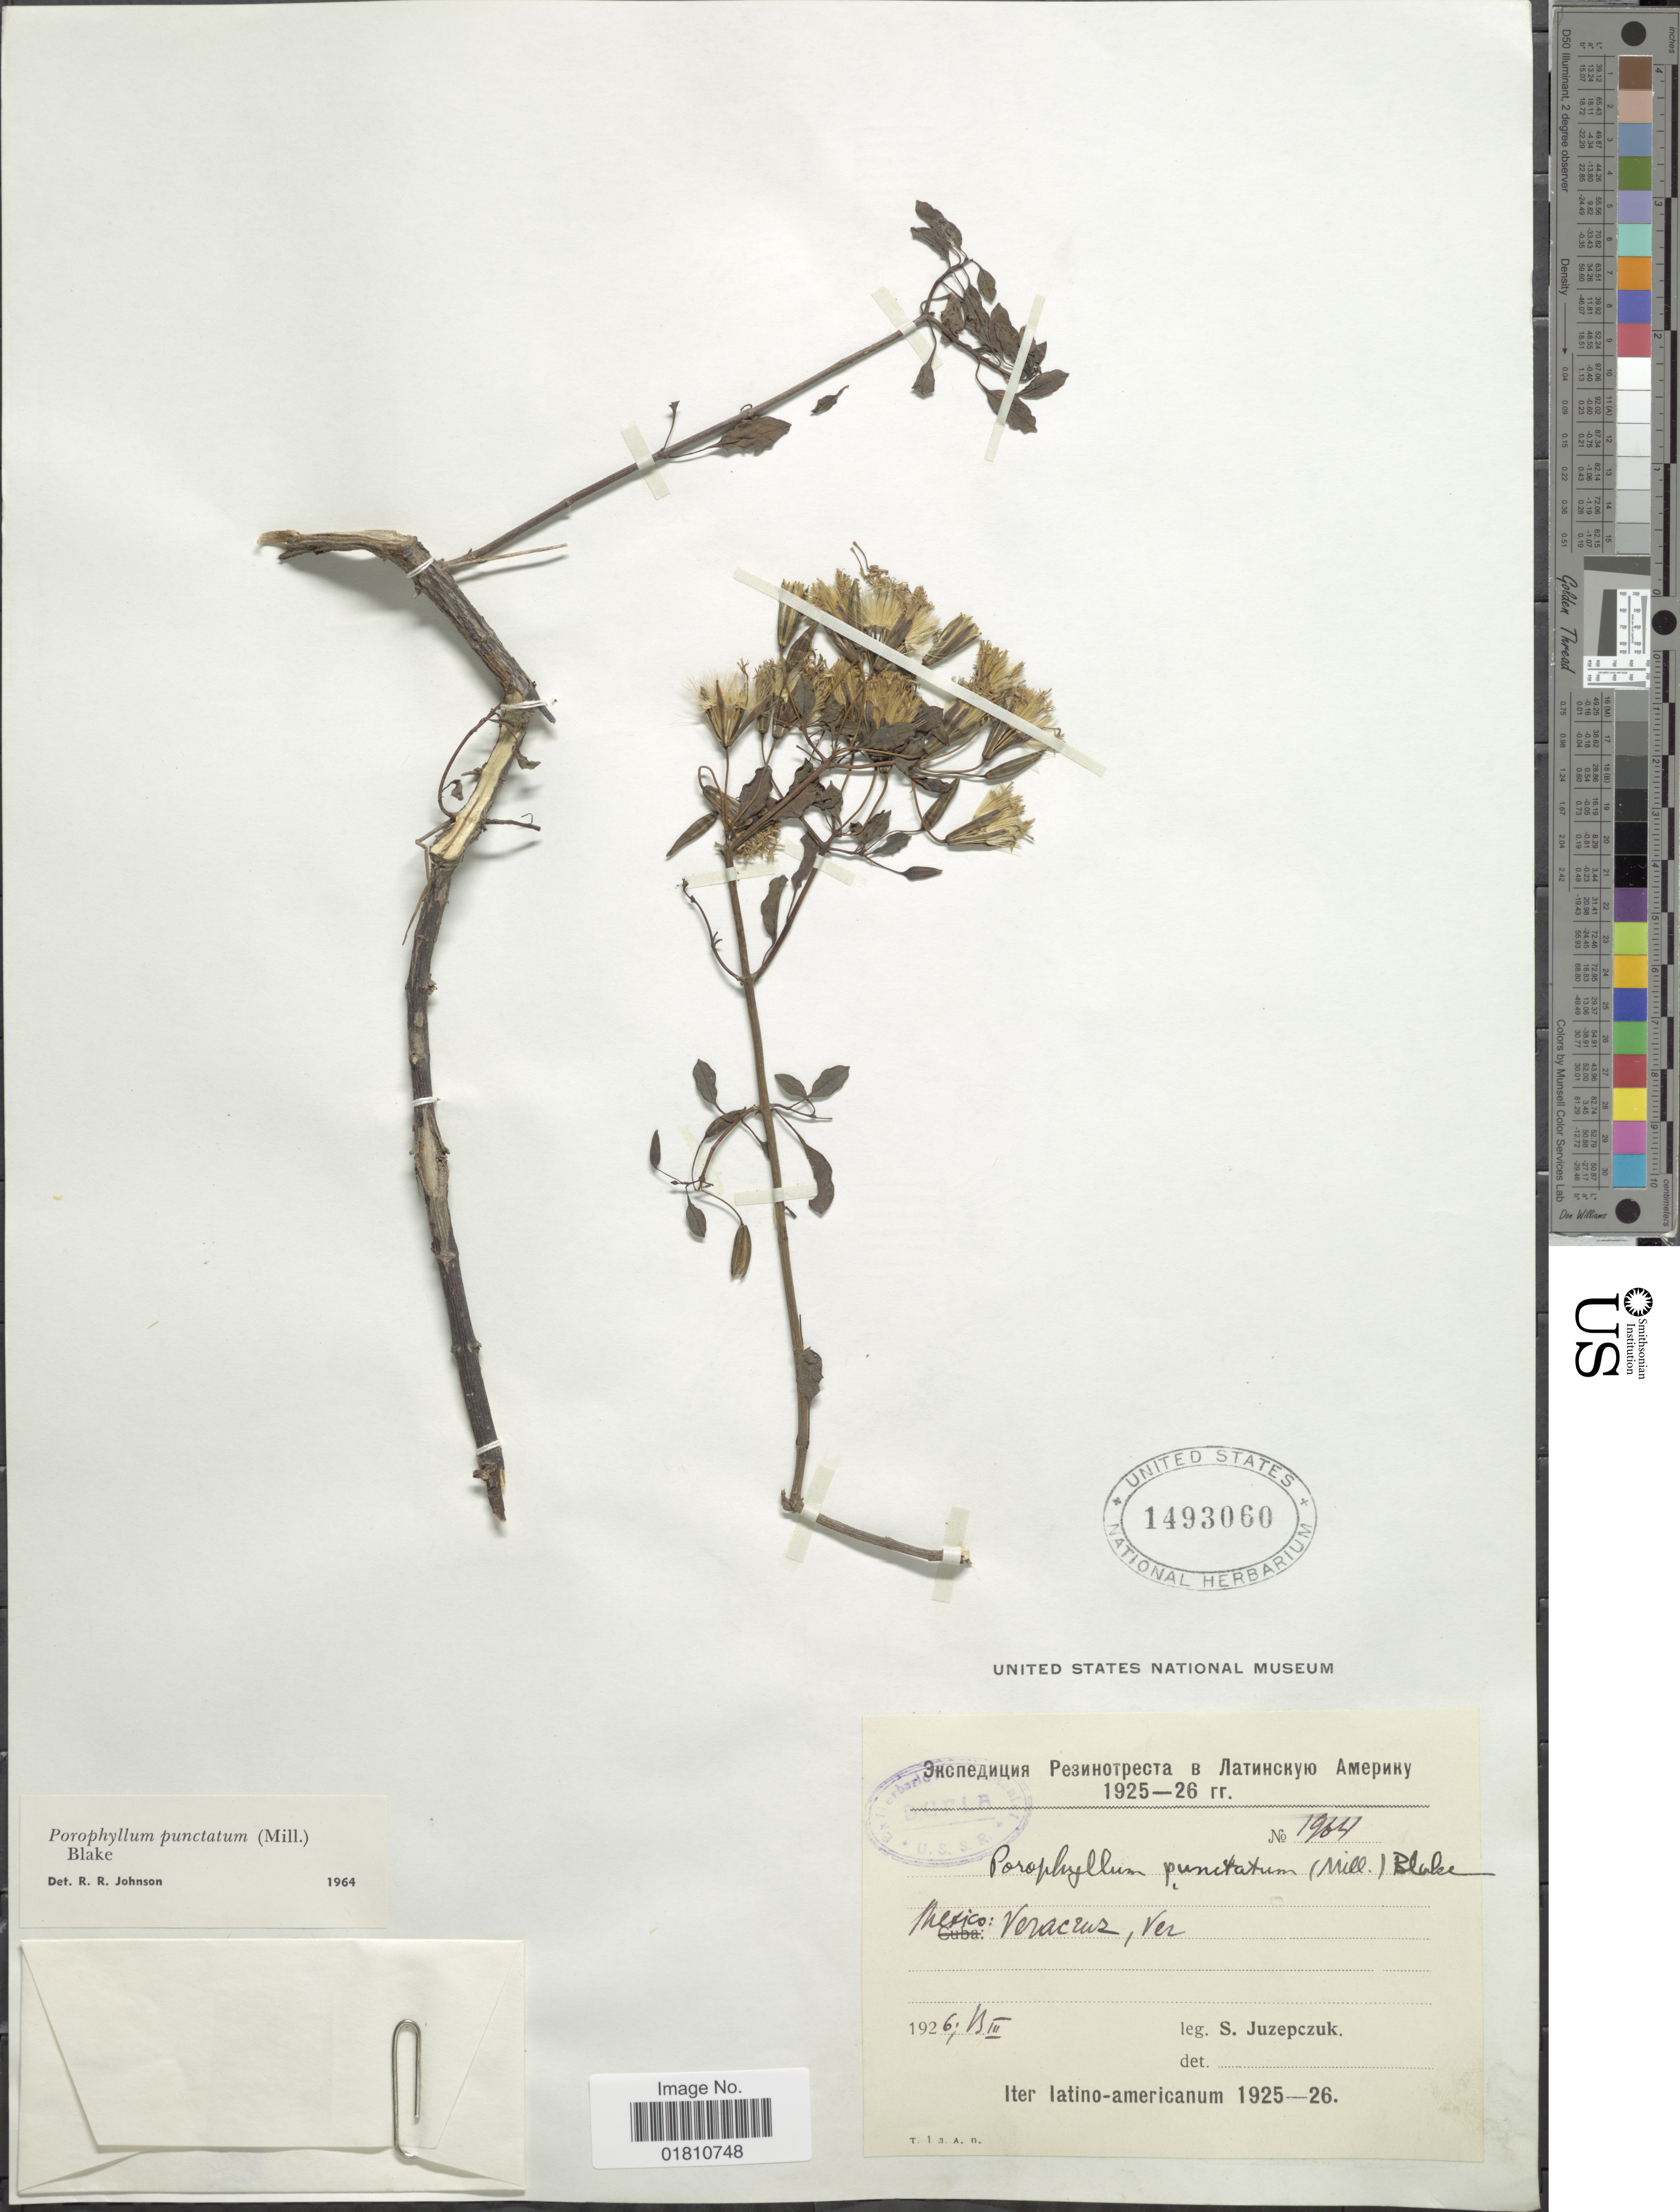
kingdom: Plantae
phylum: Tracheophyta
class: Magnoliopsida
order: Asterales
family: Asteraceae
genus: Porophyllum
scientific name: Porophyllum punctatum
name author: (Mill.) S.F. Blake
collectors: S. V. Juzepczuk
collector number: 1964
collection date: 1926-03-13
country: Mexico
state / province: Veracruz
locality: Veracruz, Ver.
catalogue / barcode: US 1493060